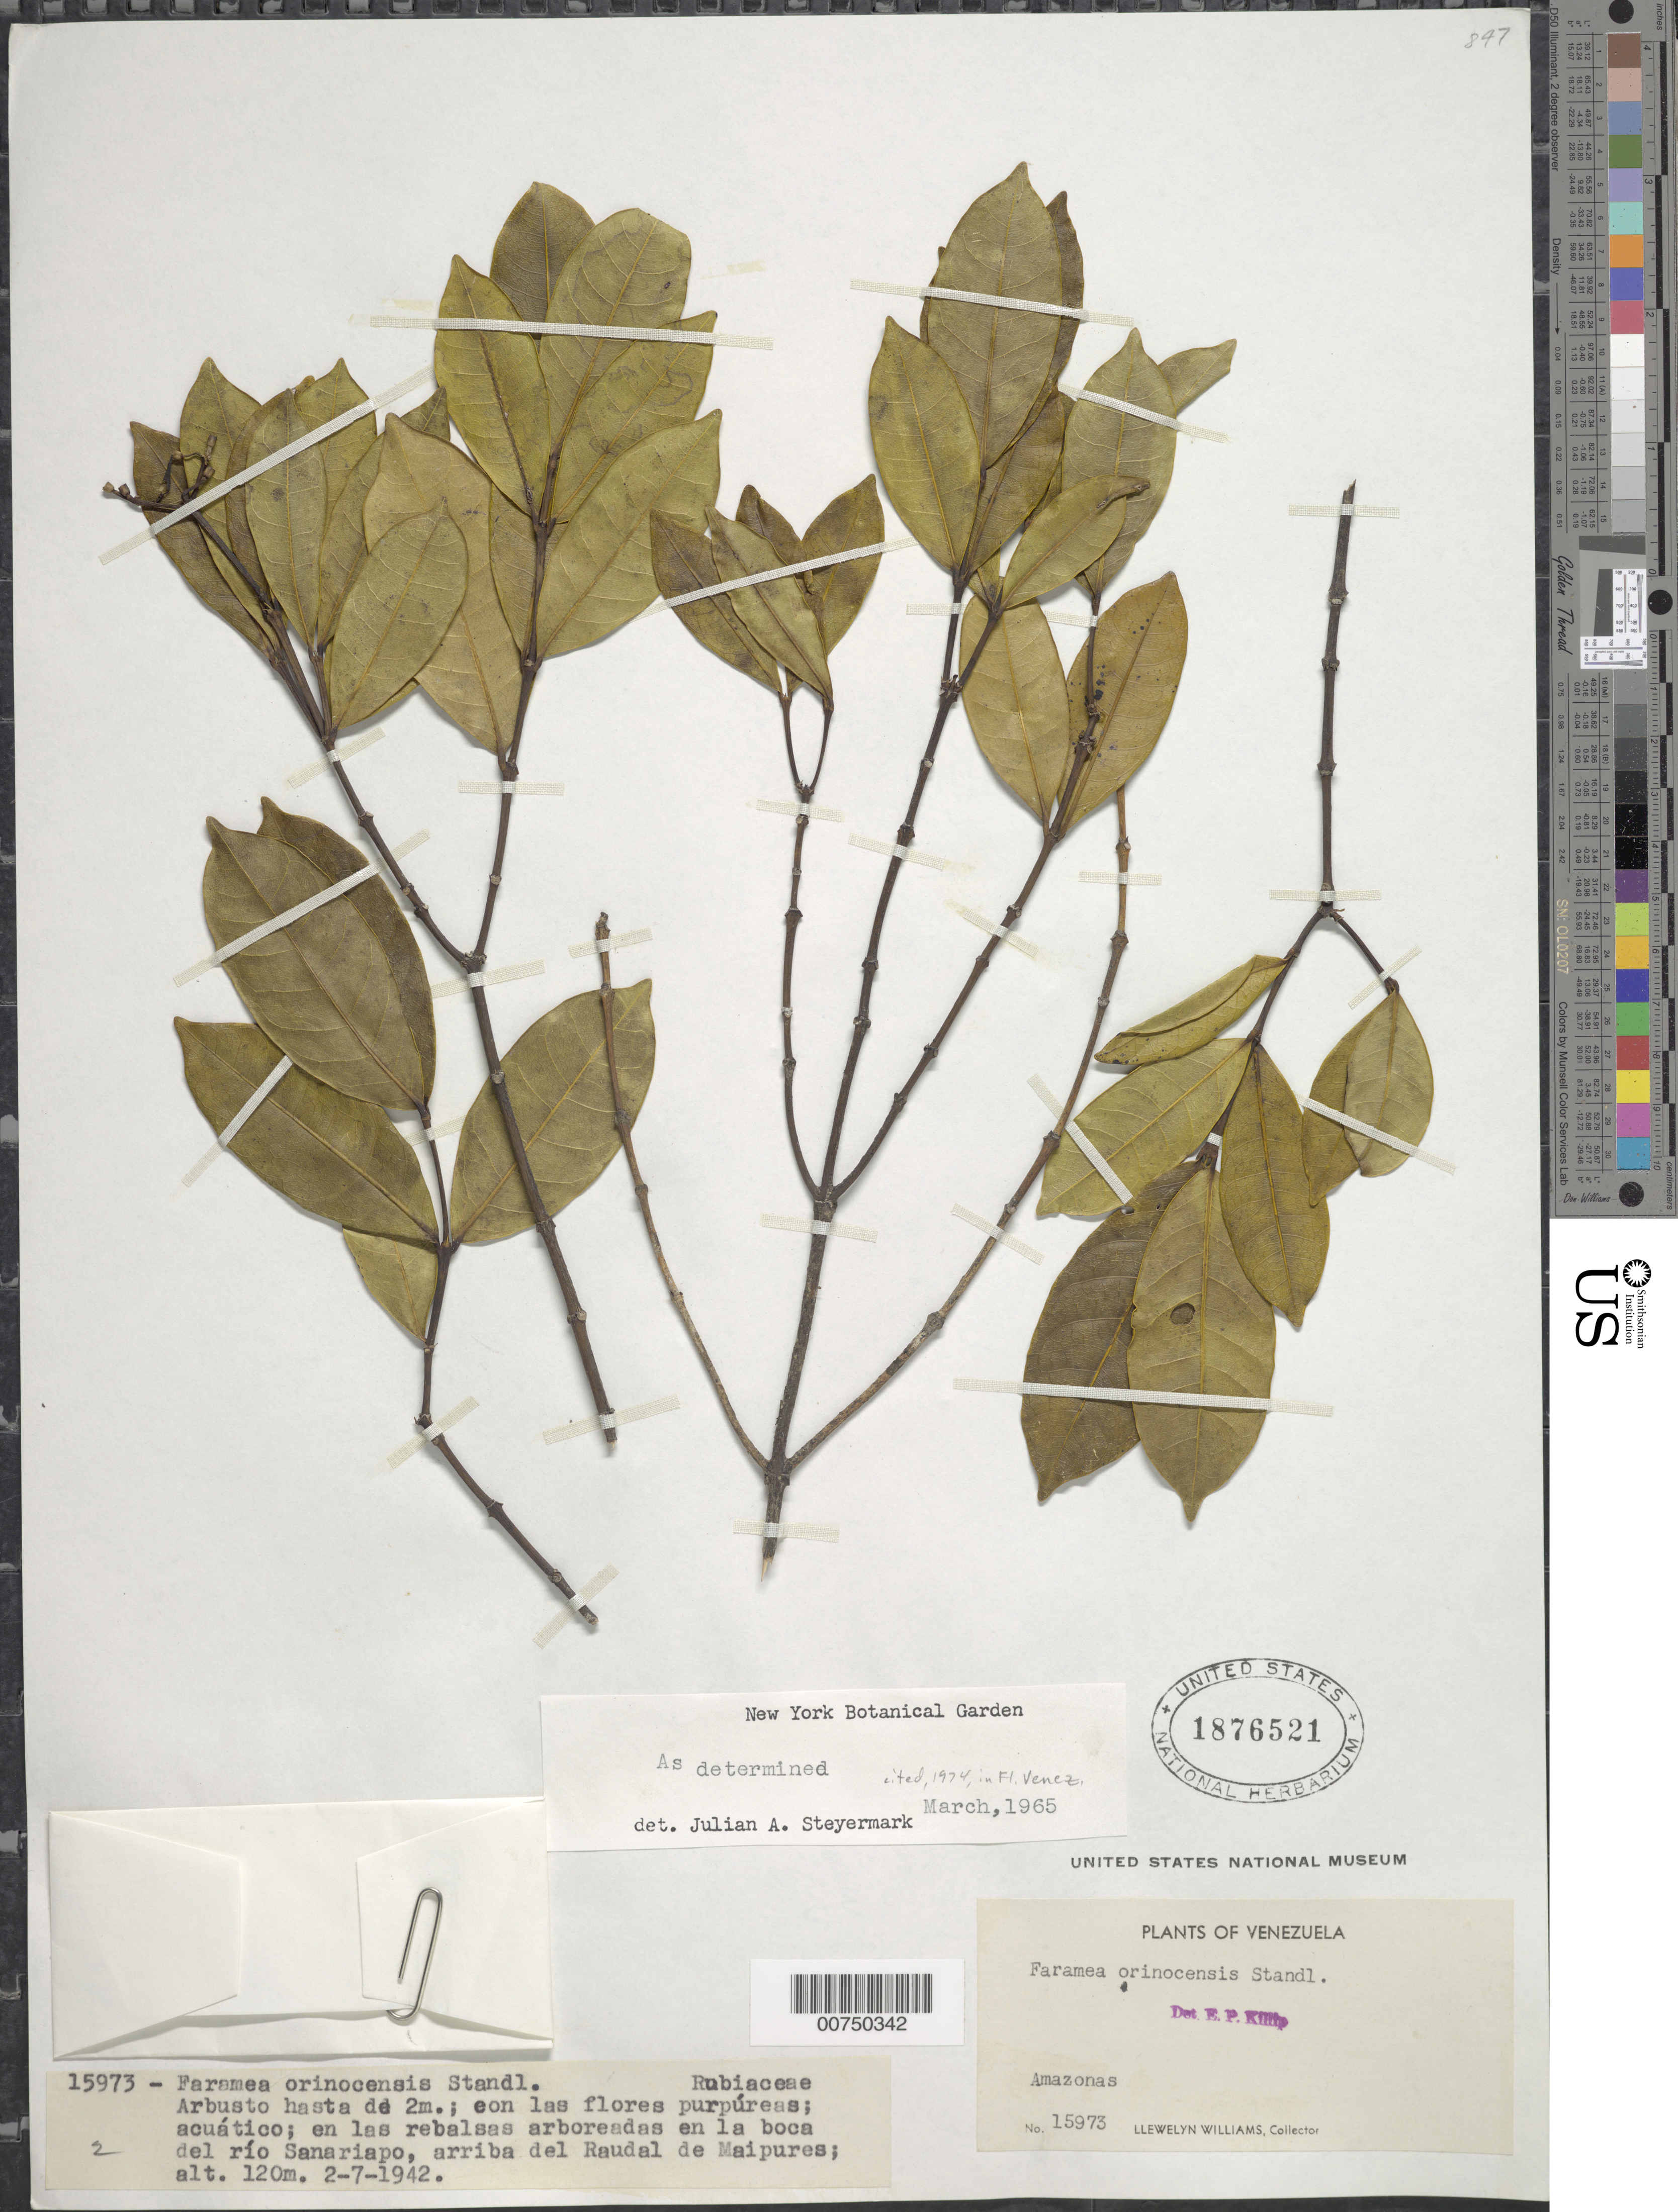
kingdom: Plantae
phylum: Tracheophyta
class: Magnoliopsida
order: Gentianales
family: Rubiaceae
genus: Faramea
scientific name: Faramea orinocensis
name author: Standl.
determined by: Steyermark, Julian A., (VEN)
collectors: Ll. Williams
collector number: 15973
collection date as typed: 2-Jul-42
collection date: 1942-07-02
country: Venezuela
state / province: Amazonas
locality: Río Sanariapo, Raudal de Maipures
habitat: Rebalses arboreadas en la boca del rio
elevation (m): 120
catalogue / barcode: US 1876521